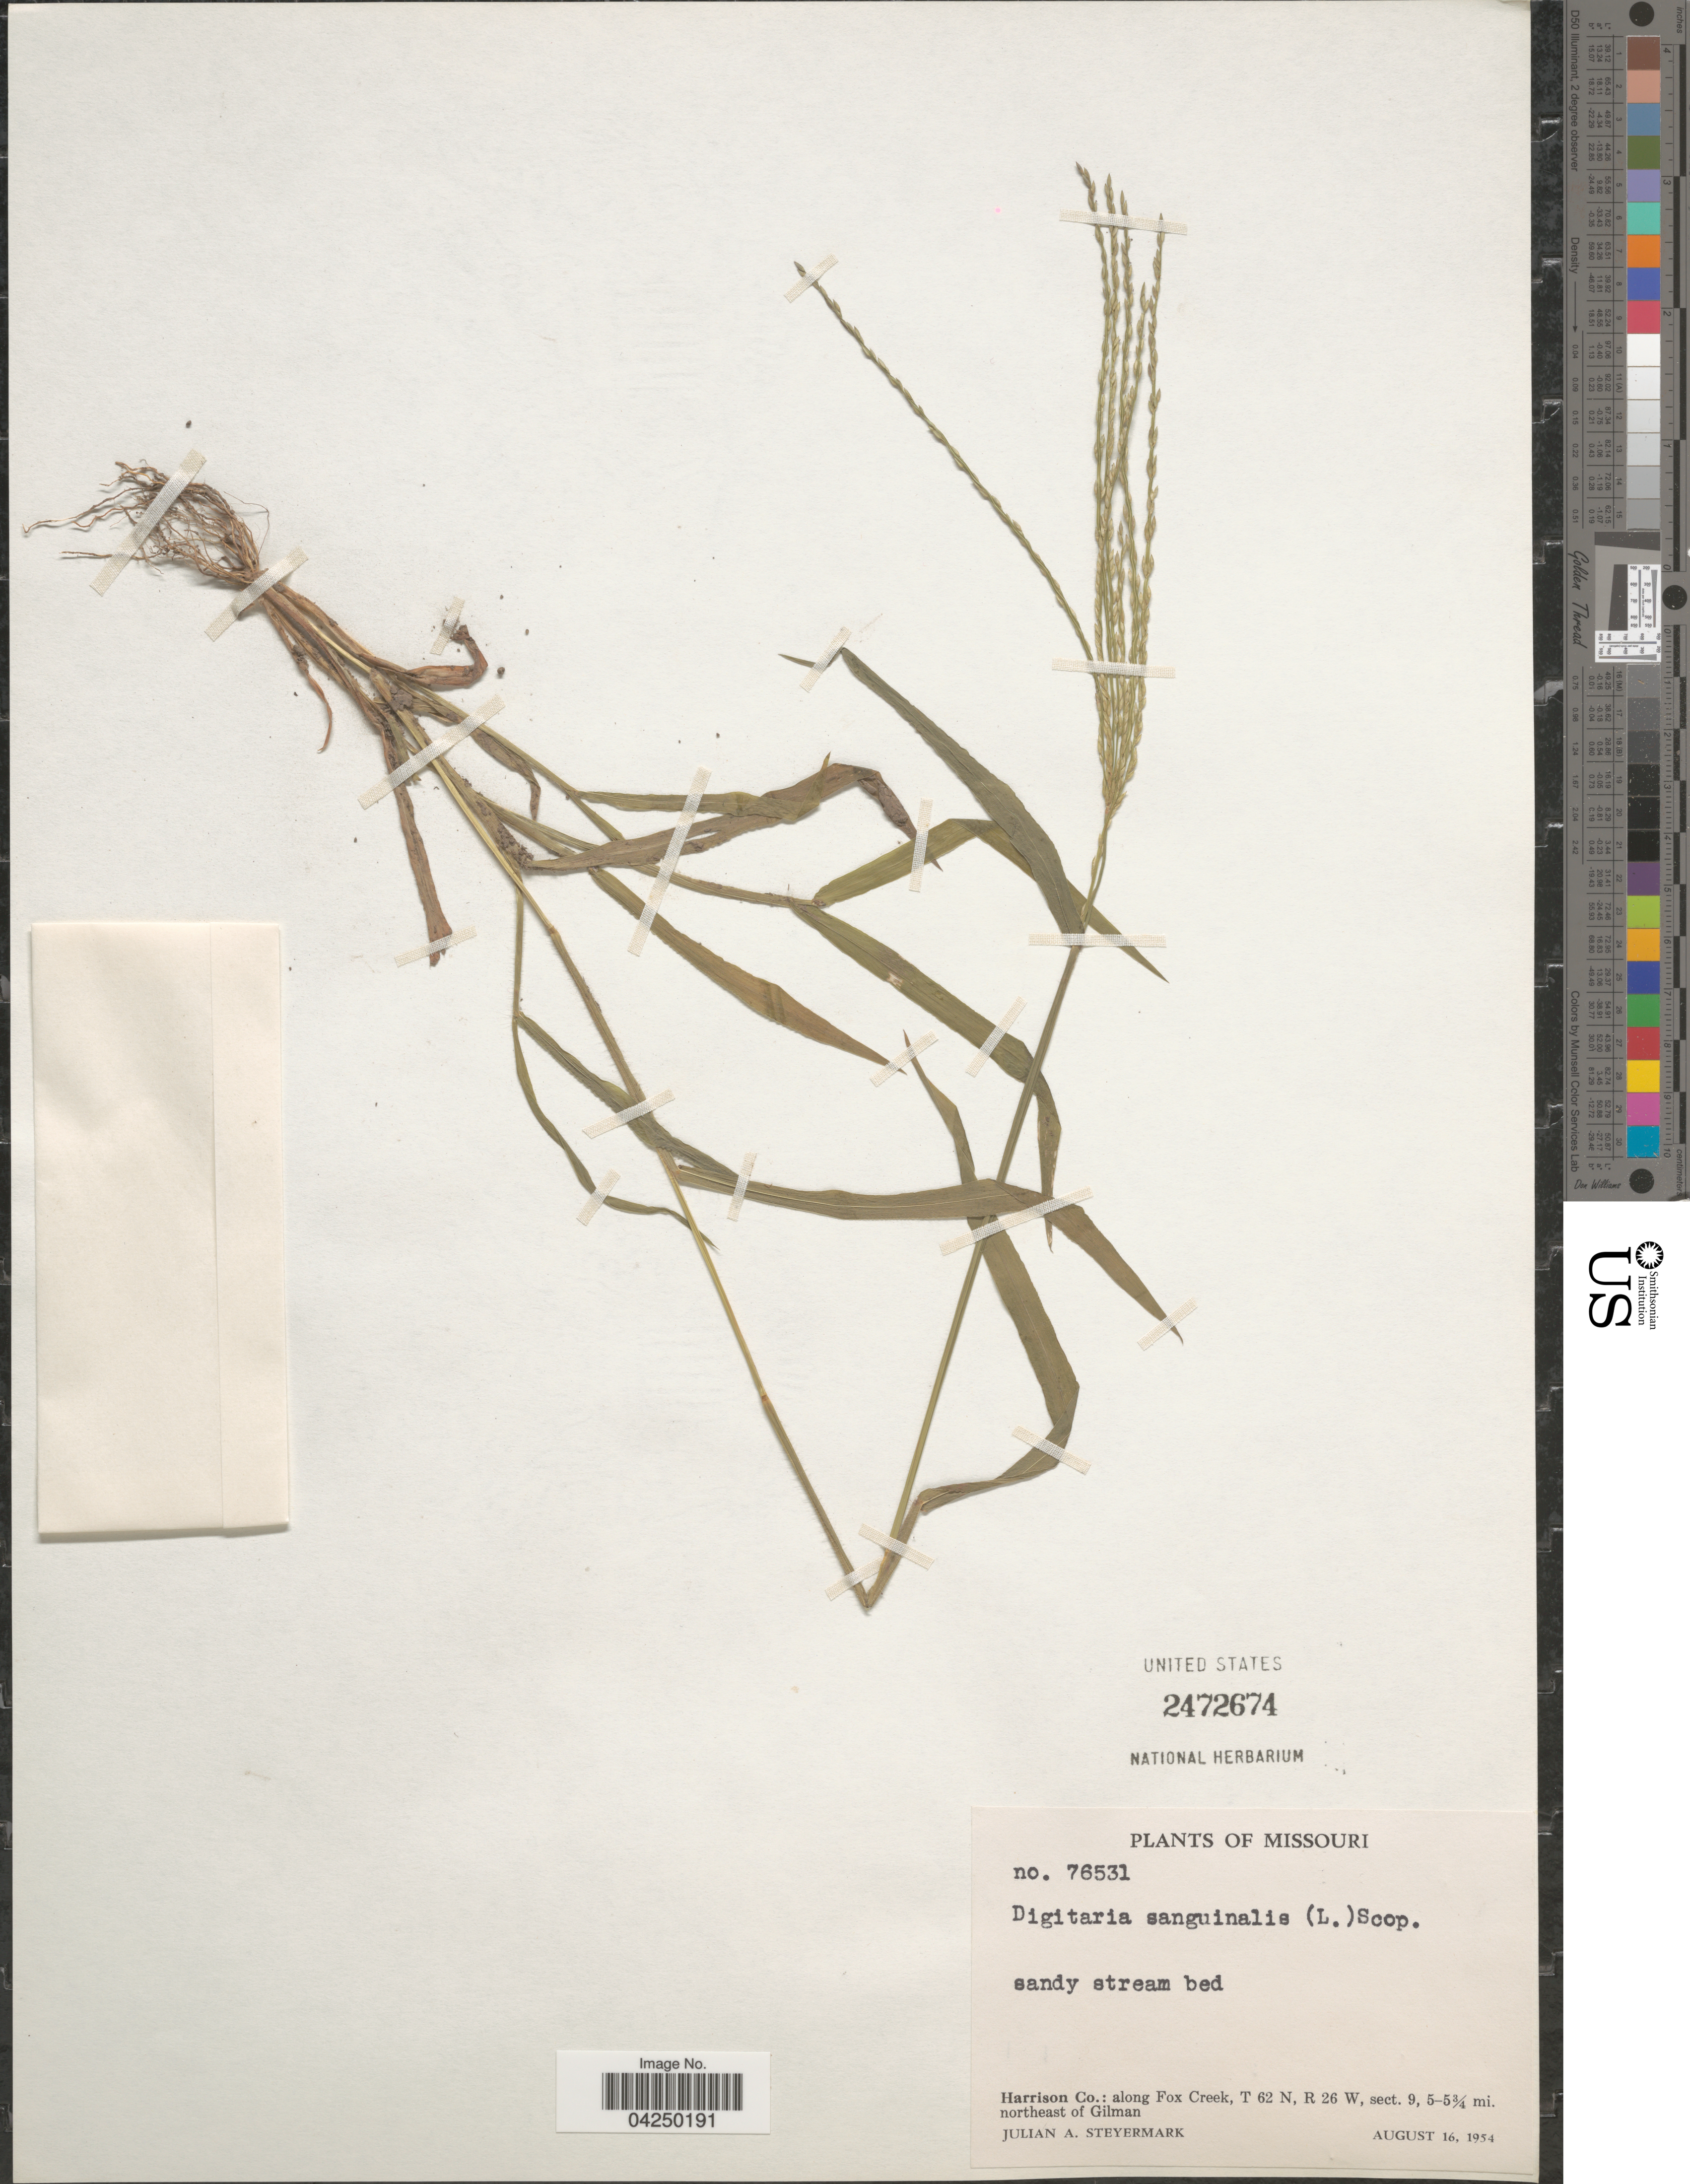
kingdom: Plantae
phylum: Tracheophyta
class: Liliopsida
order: Poales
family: Poaceae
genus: Digitaria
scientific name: Digitaria sanguinalis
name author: (L.) Scop.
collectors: J. Steyermark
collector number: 76531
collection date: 1954-08-16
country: United States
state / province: Missouri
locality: Sandy stream bed. Harrison Co.: along Fox Creek, T 62 N, R 26 W, sect. 9, 5-5¾ mi. northeast of Gilman.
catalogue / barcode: US 2472674